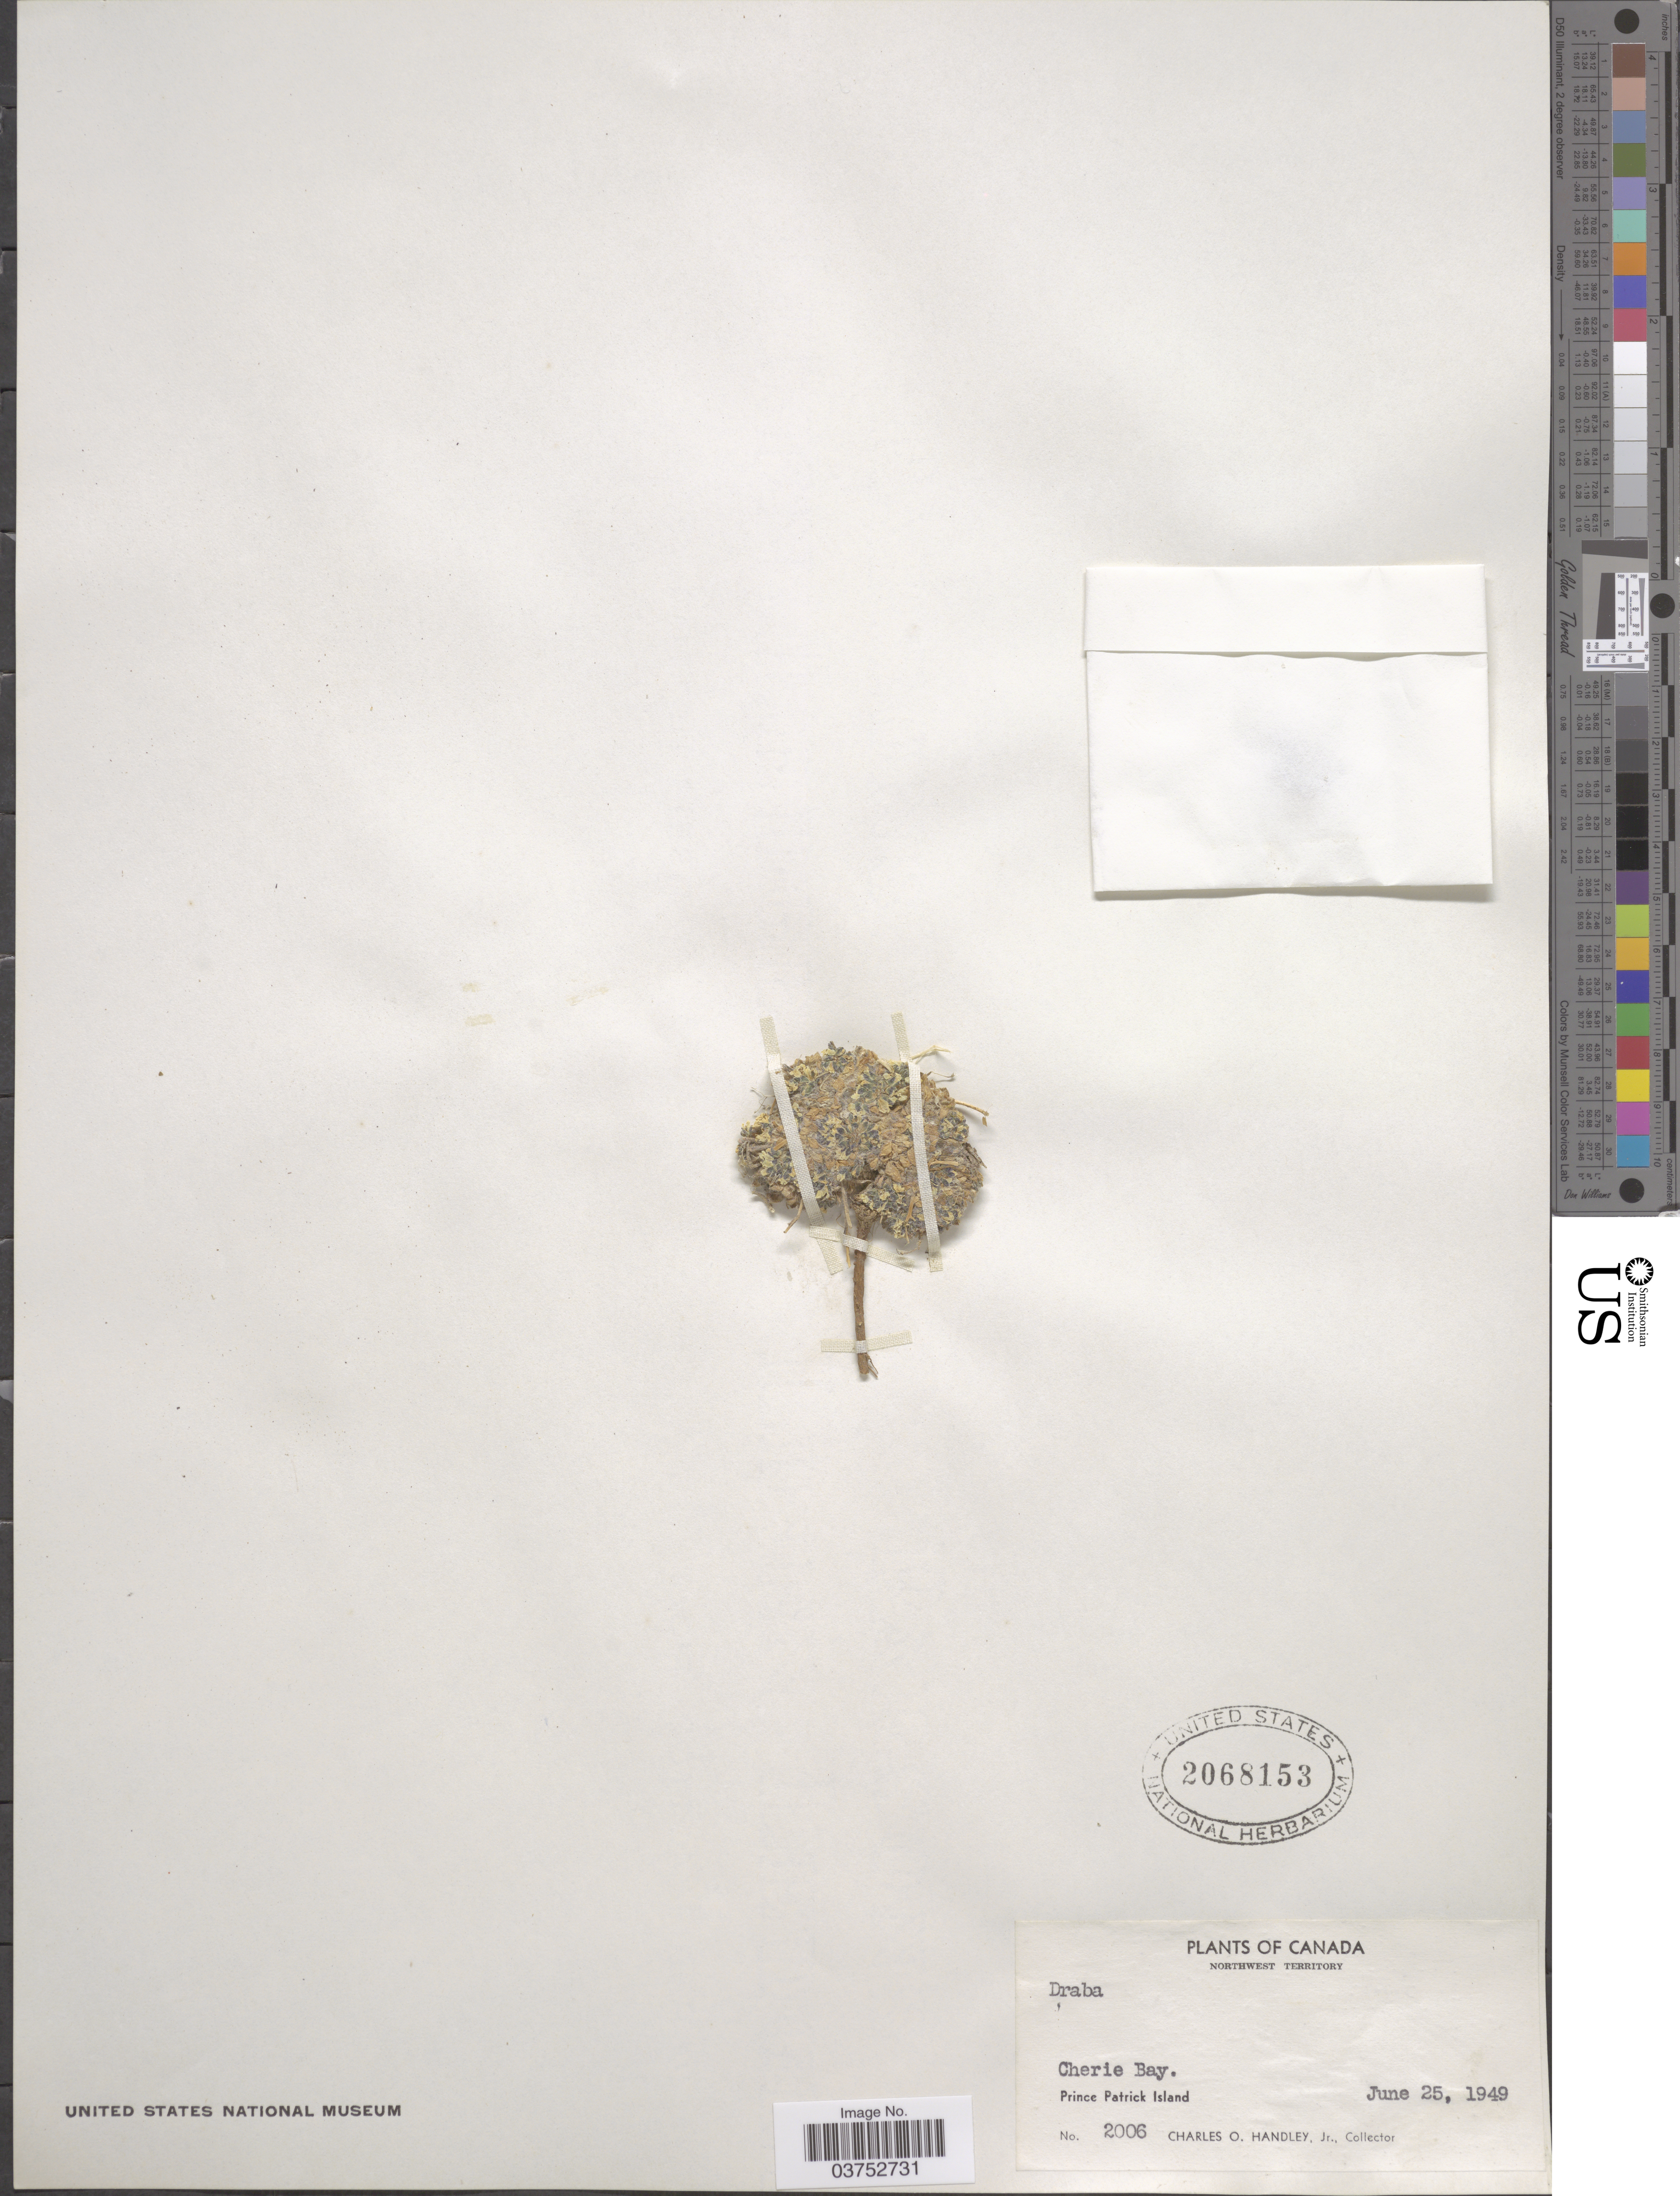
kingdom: Plantae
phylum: Tracheophyta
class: Magnoliopsida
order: Brassicales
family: Brassicaceae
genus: Draba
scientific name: Draba sp.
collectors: C. Handley Jr.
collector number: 2006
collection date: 1949-06-25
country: Canada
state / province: Northwest Territories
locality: Northwest Territory. Cherie Bay. Prince Patrick Island.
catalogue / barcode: US 2068153